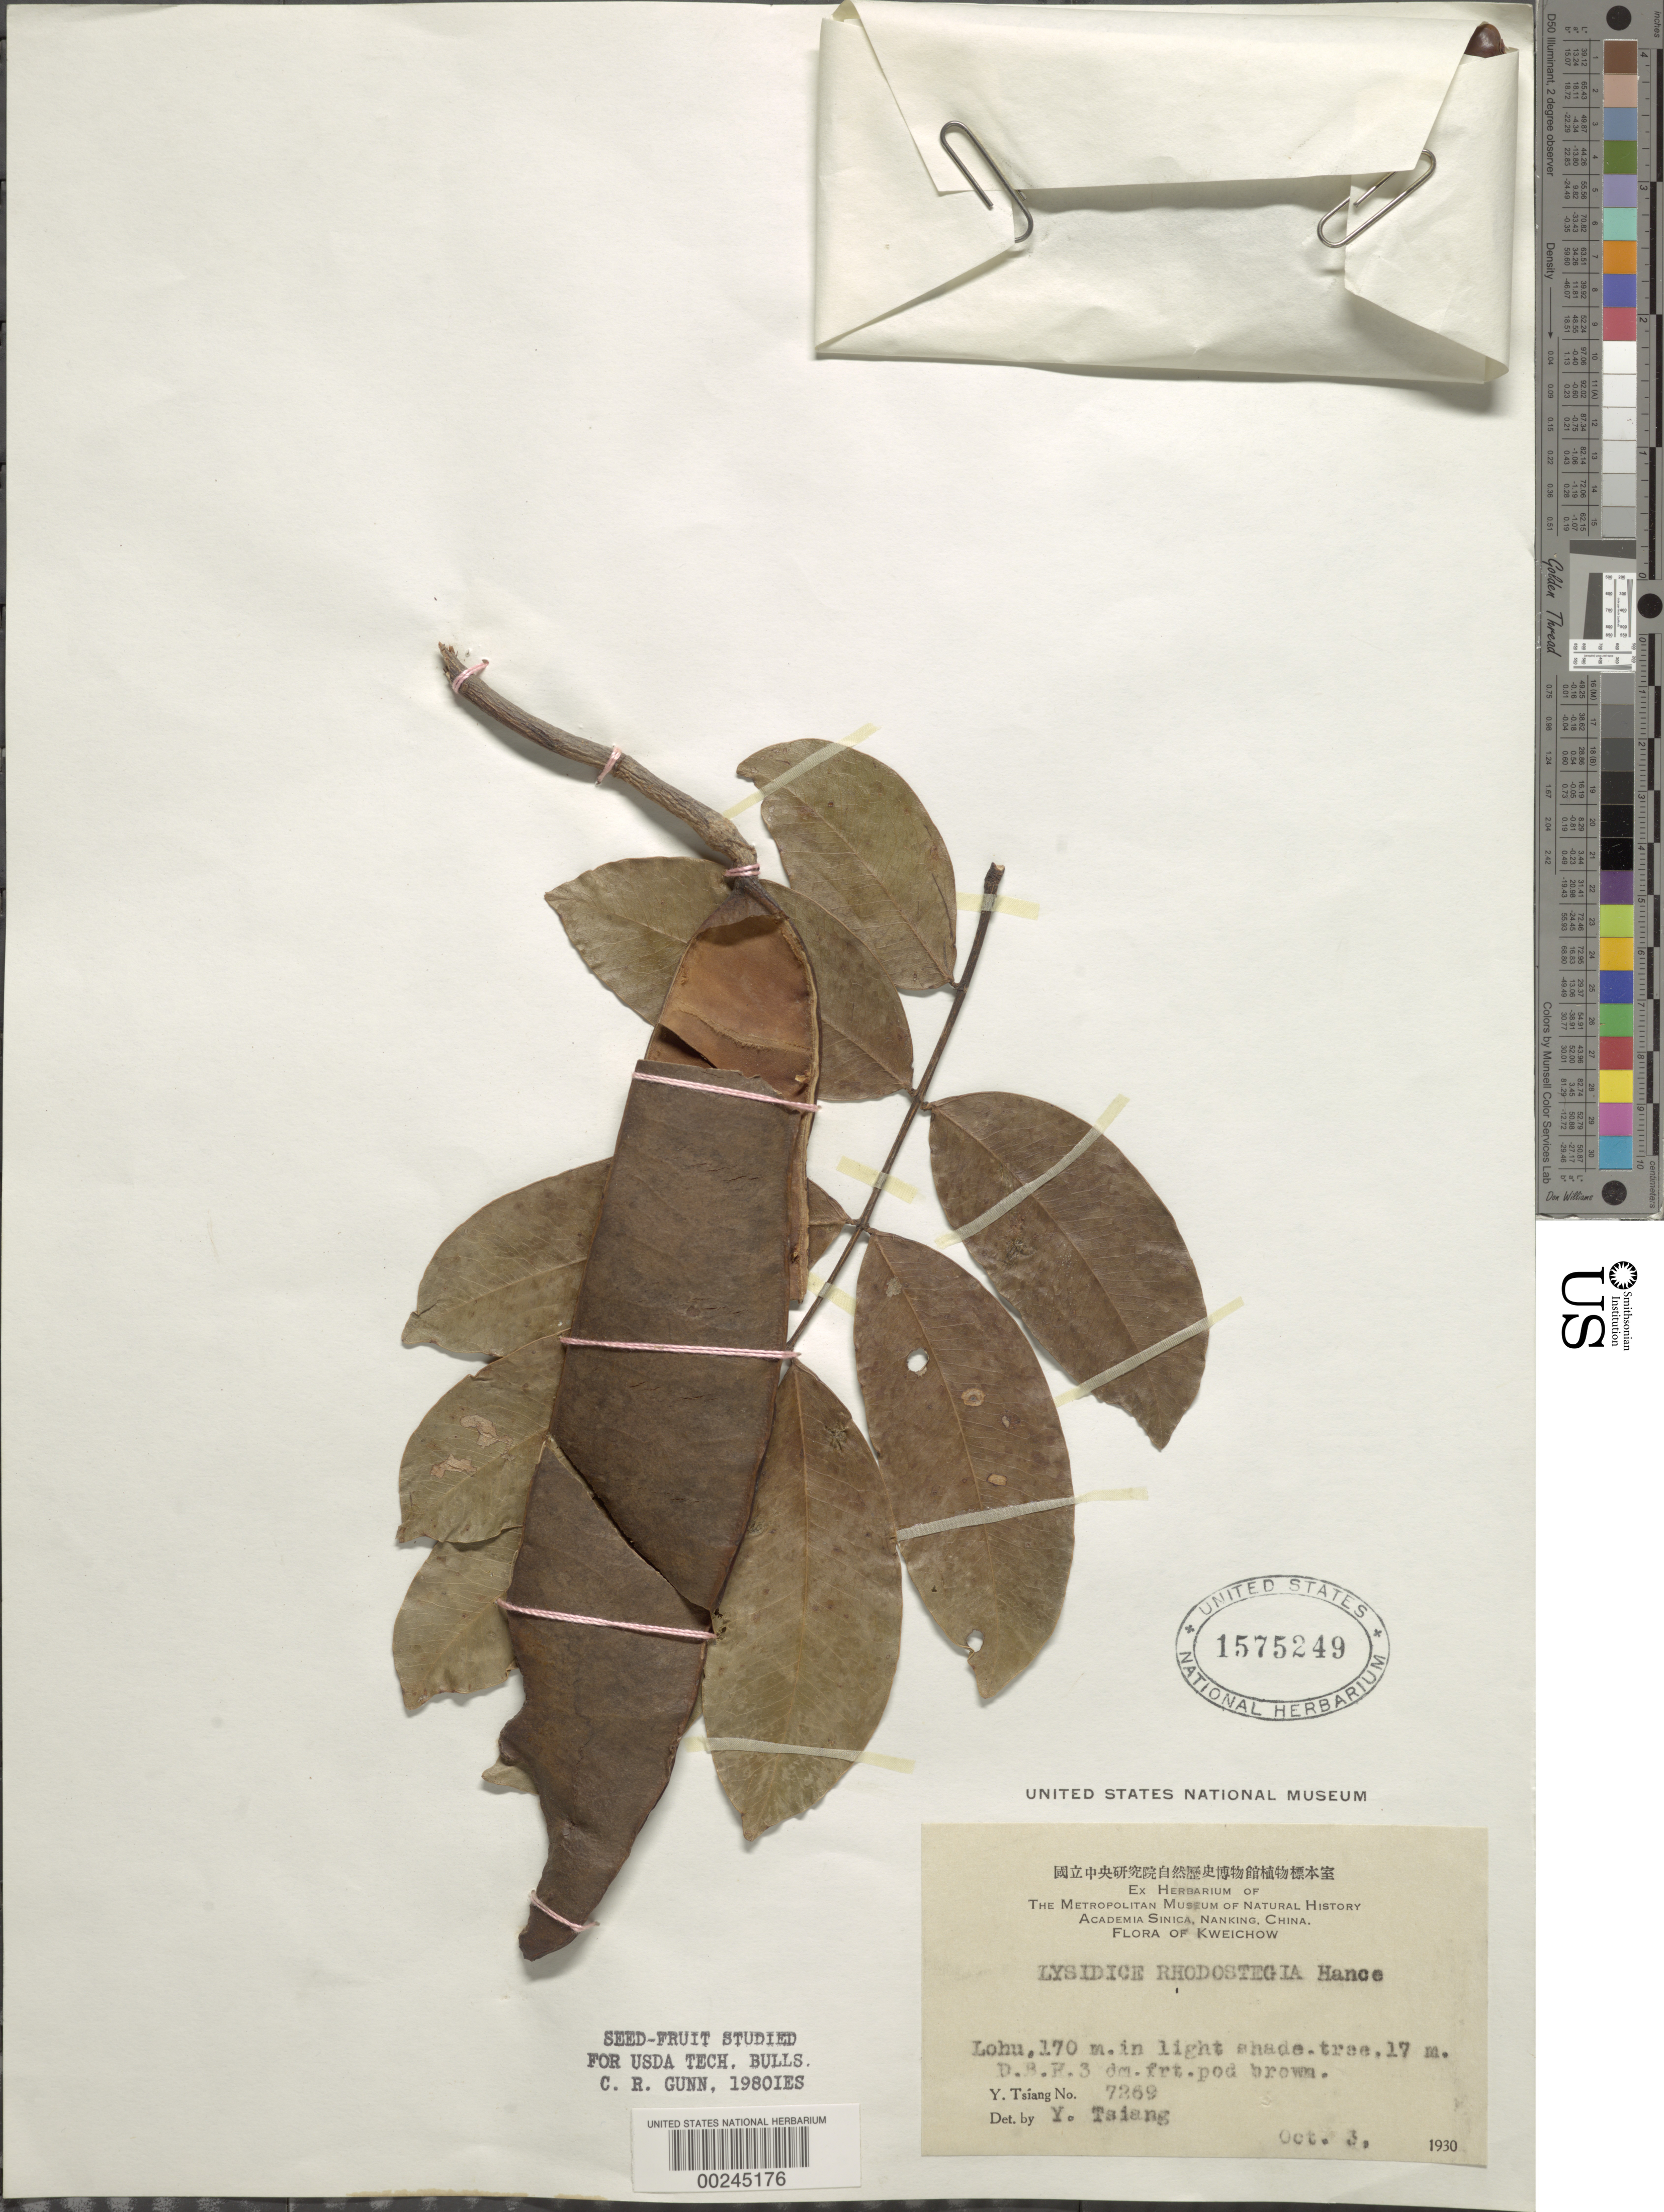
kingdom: Plantae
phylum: Tracheophyta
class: Magnoliopsida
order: Fabales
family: Fabaceae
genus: Lysidice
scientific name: Lysidice rhodostegia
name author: Hance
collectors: Y. Taiang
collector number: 7269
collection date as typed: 03 Oct 1930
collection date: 1930-10-03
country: China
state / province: Guizhou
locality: Lohu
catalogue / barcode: US 1575249